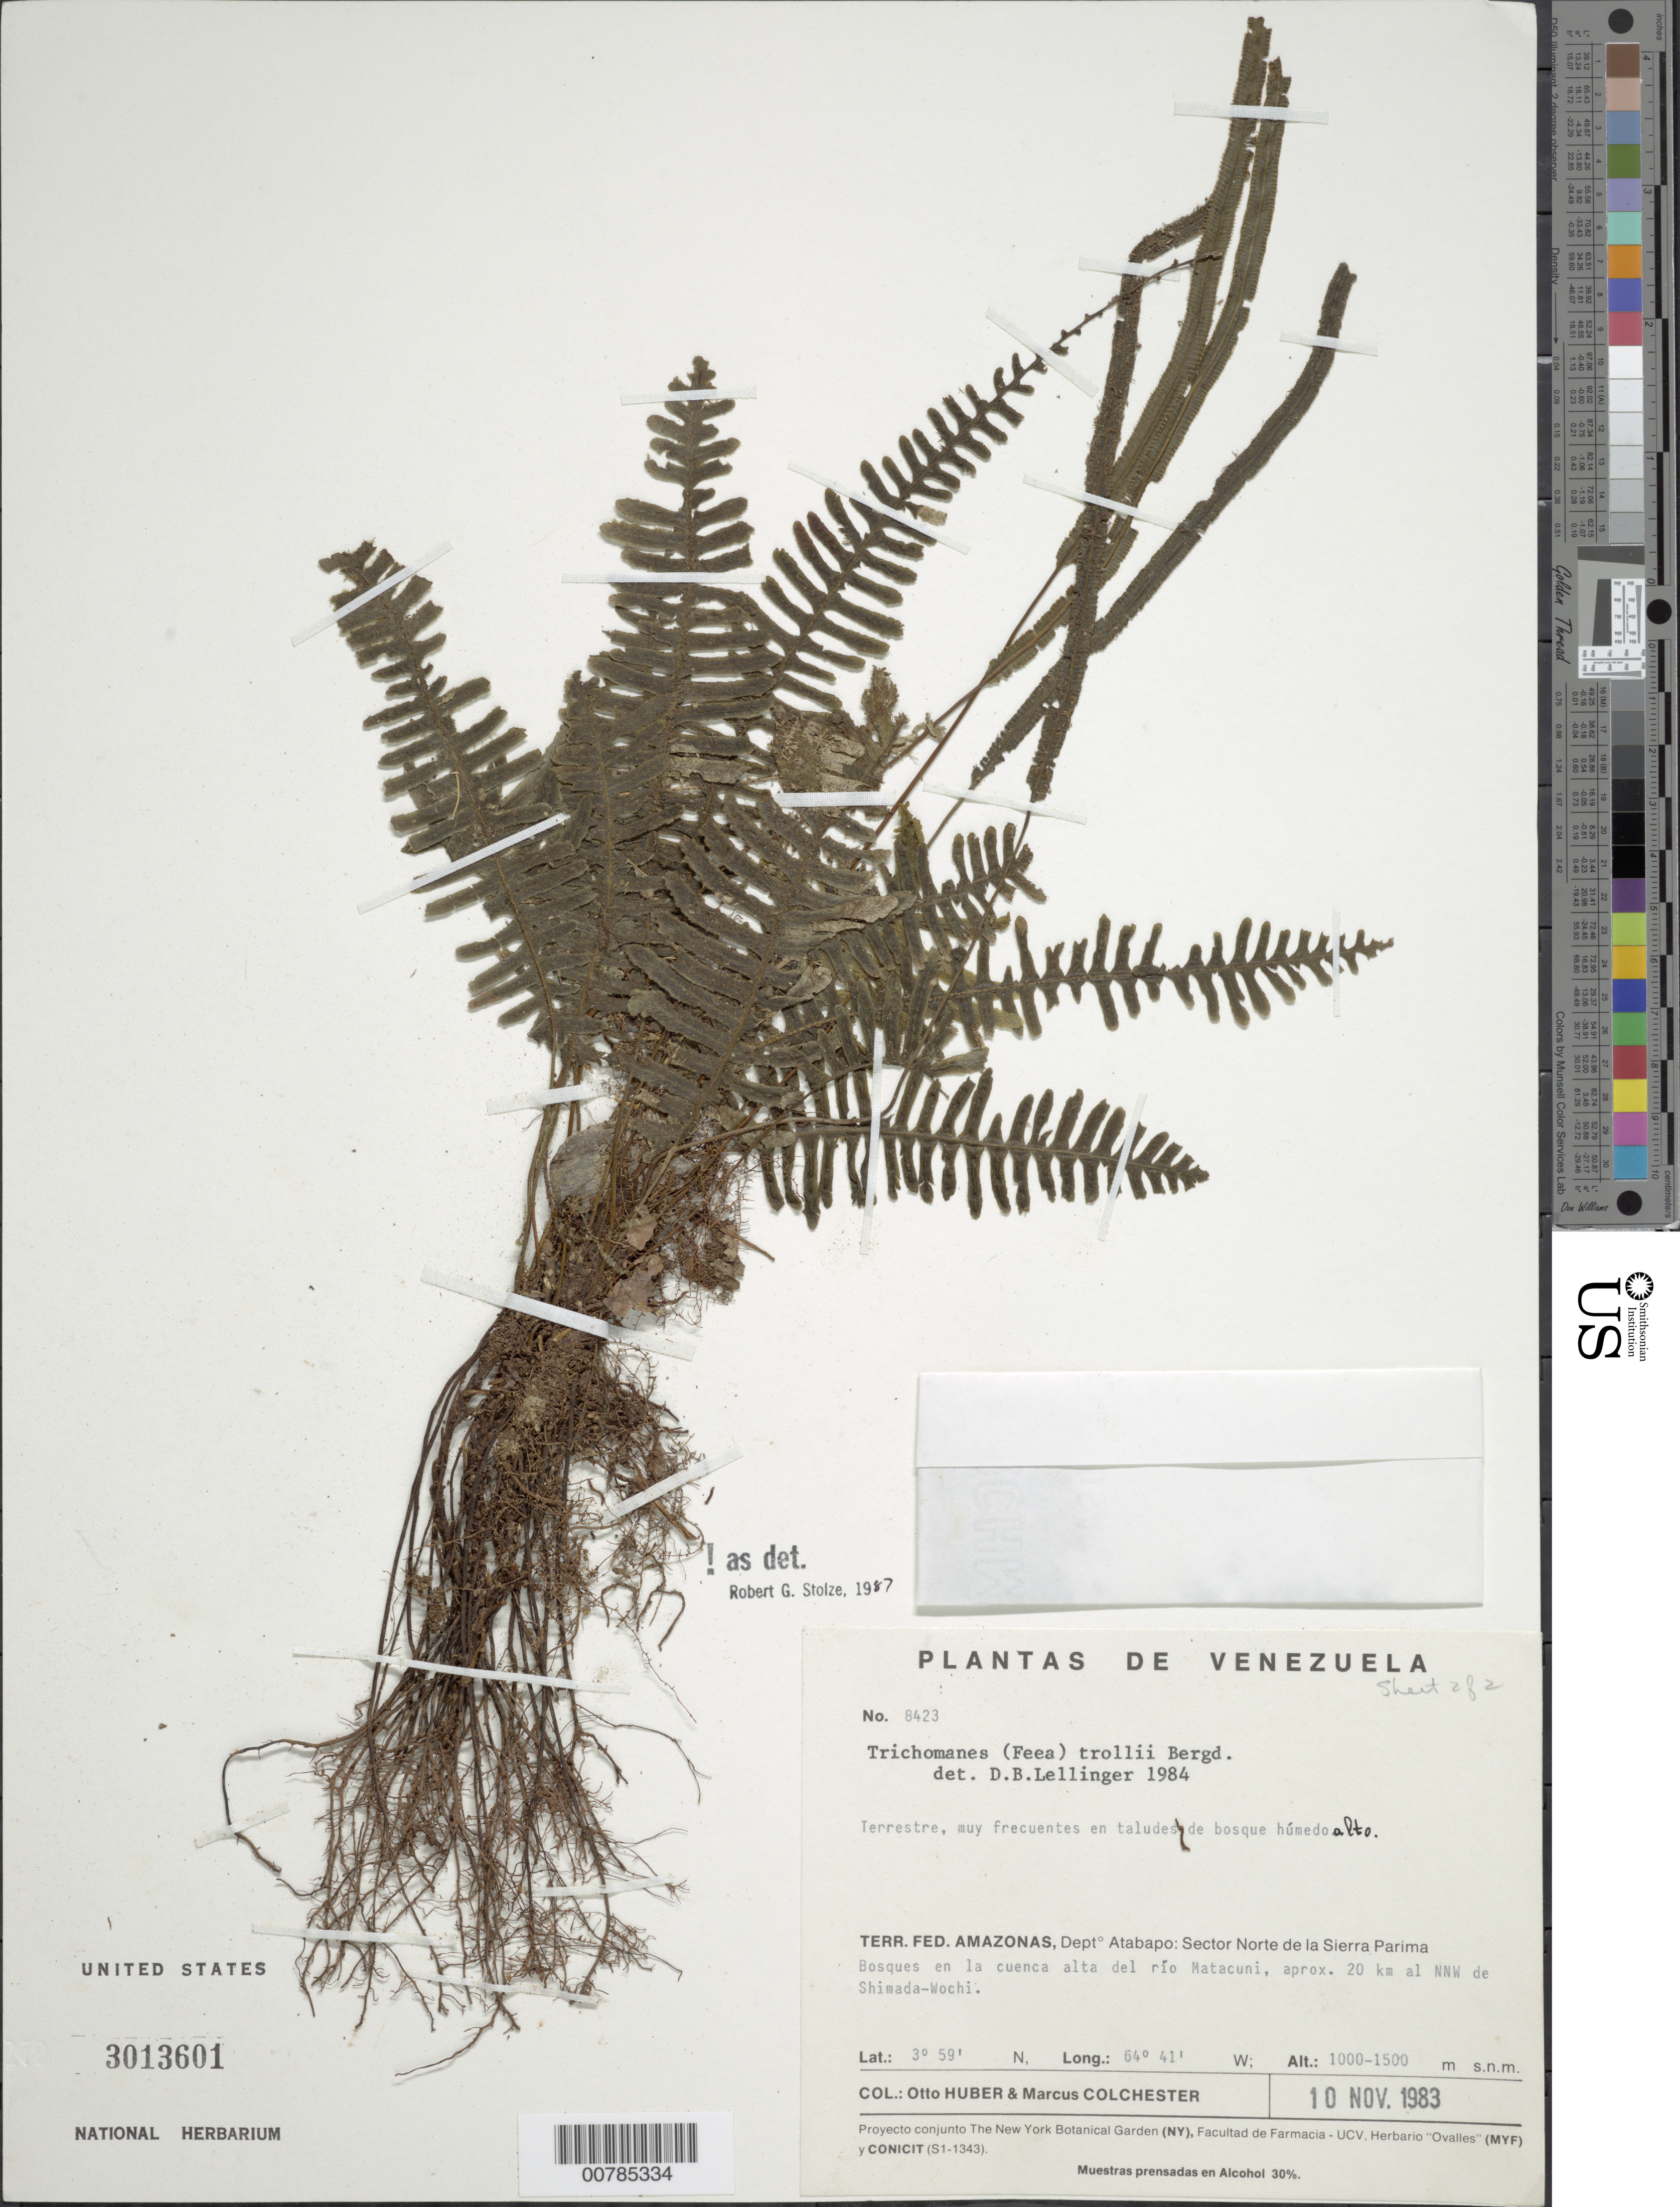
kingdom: Plantae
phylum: Tracheophyta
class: Polypodiopsida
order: Hymenophyllales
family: Hymenophyllaceae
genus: Trichomanes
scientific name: Trichomanes trollii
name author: Bergdolt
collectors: O. Huber & M. Colchester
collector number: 8423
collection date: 1983-11-10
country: Venezuela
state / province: Amazonas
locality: Dept. Atabapo: Sector Norte de la Sierra Parima, en la cuenca altal del rio matacuni, aporx. 20 km al NW de Shimada-Wochi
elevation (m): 1000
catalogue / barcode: US 3013601